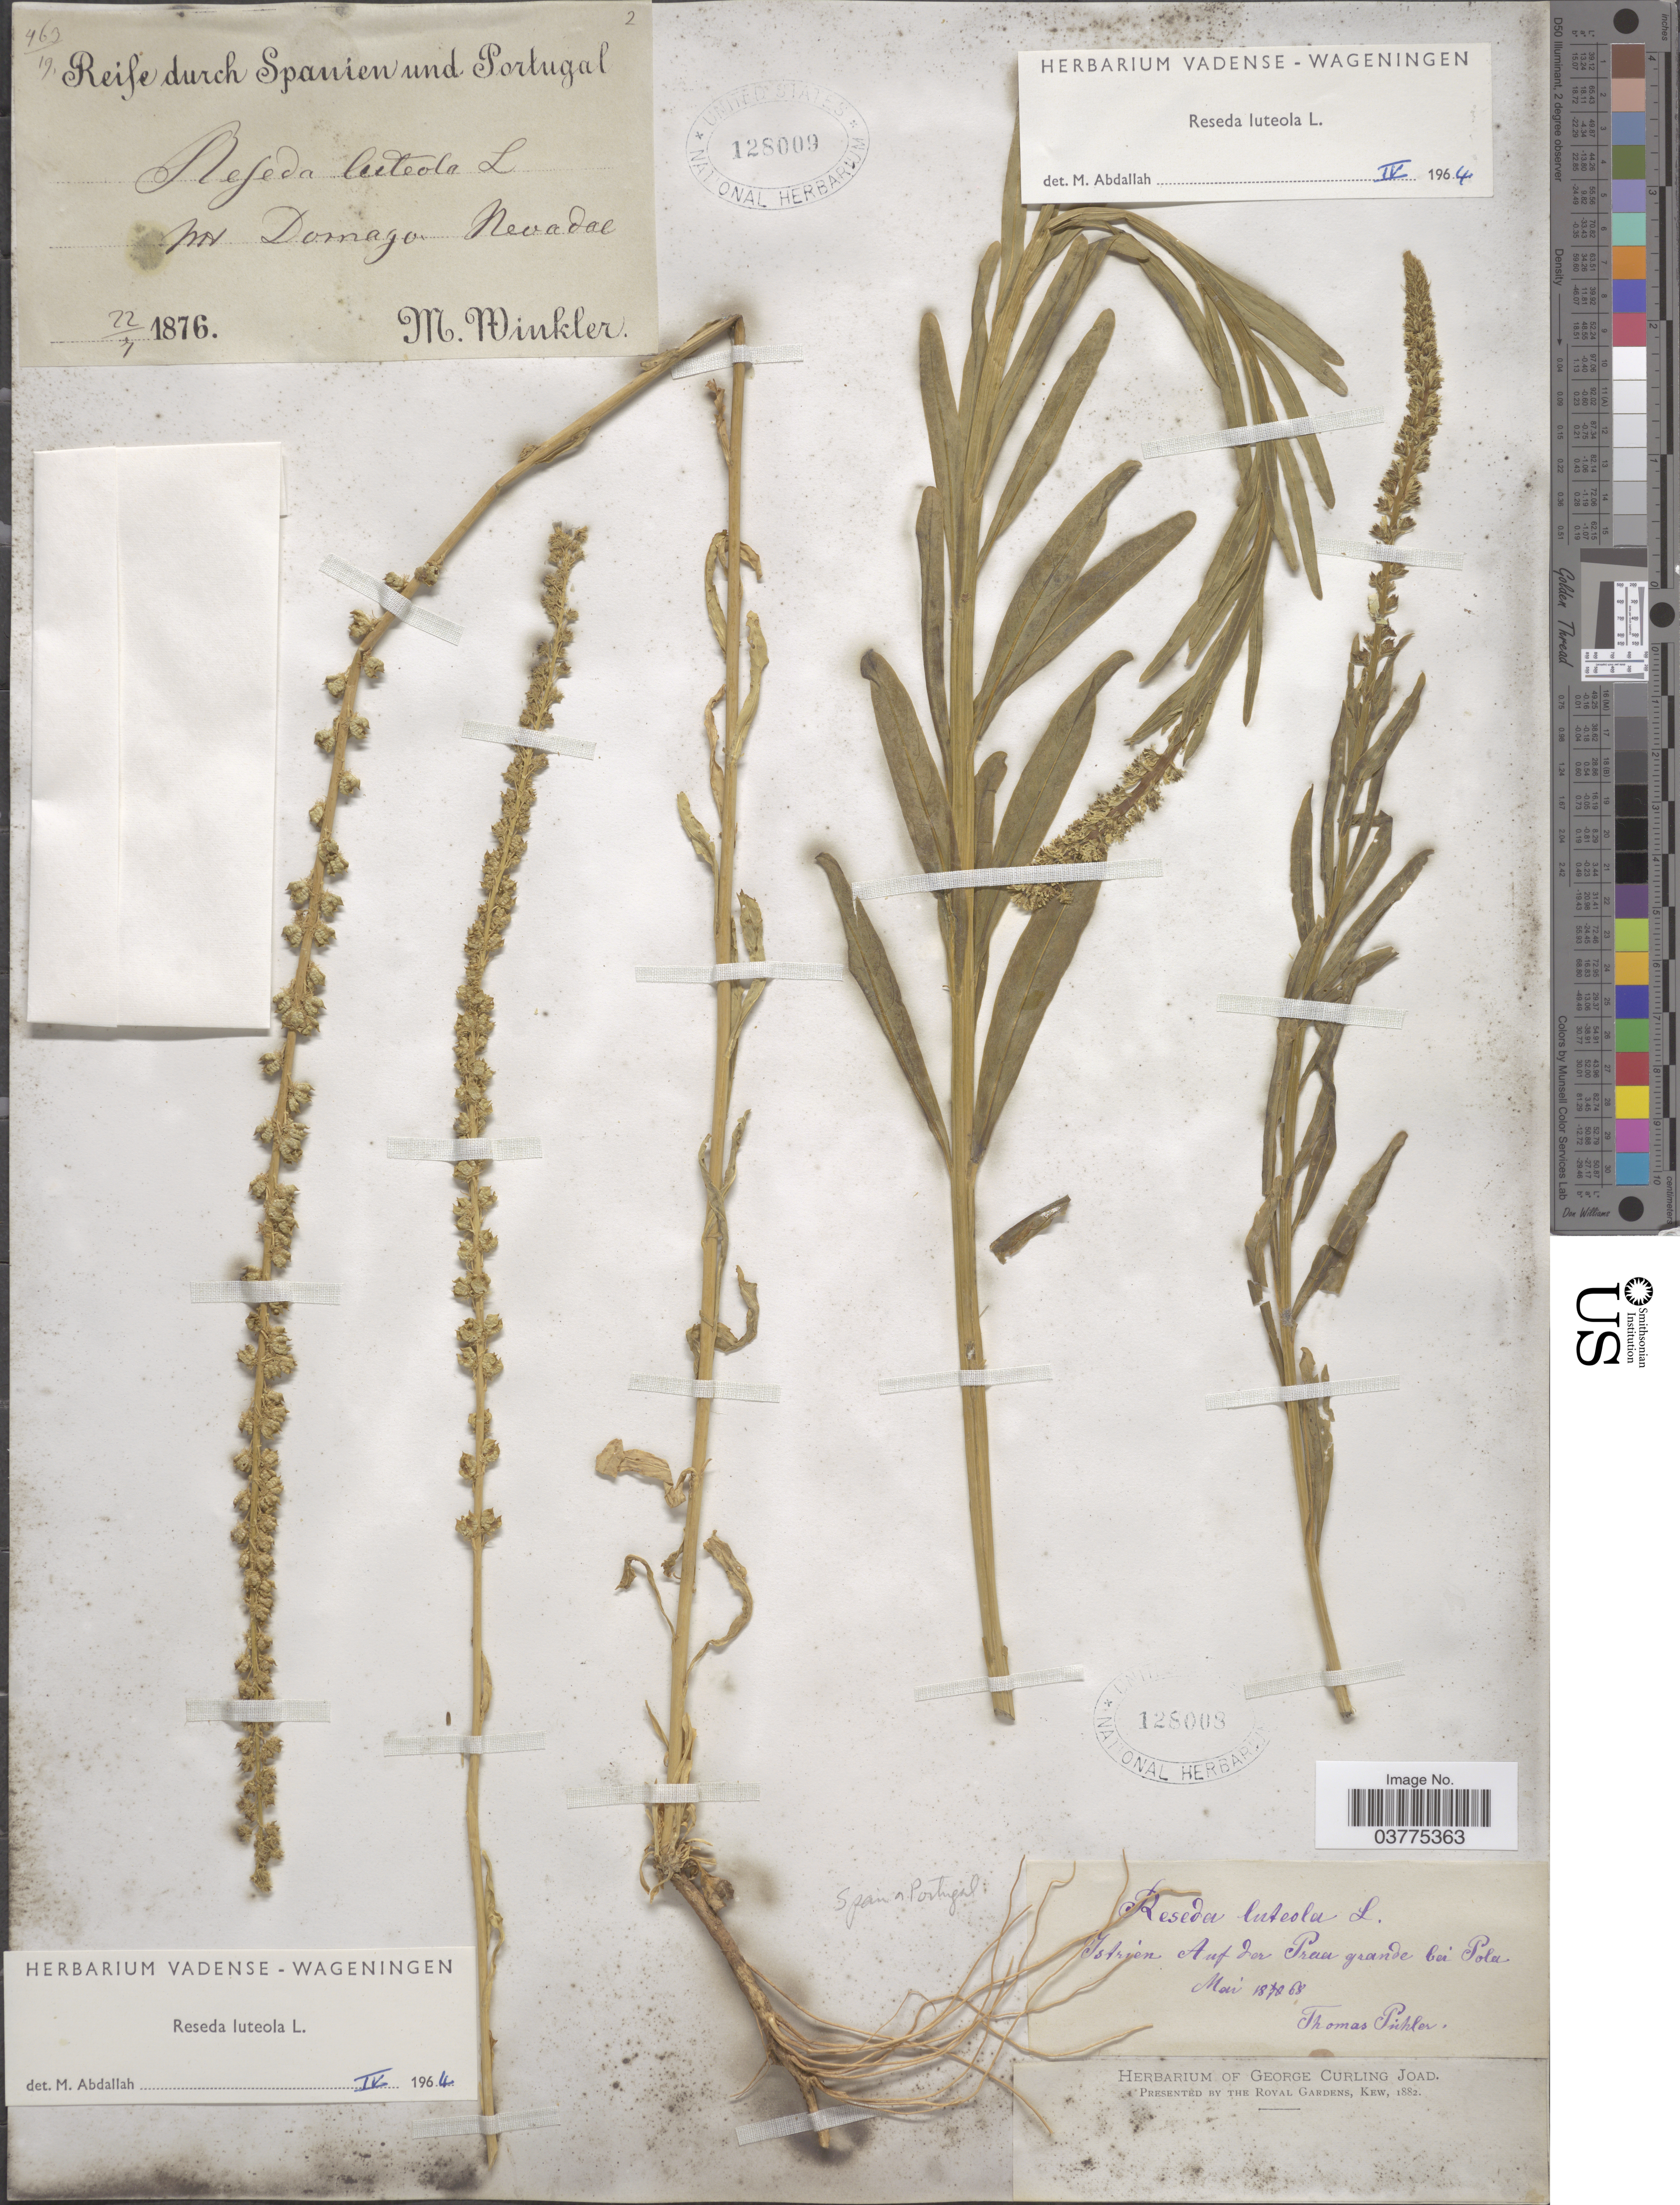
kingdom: Plantae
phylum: Tracheophyta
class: Magnoliopsida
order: Brassicales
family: Resedaceae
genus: Reseda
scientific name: Reseda luteola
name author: L.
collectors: T. Pichler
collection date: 1868-05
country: Croatia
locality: Istrien Auf der Prae* grande bei Pola. Spain or Portugal.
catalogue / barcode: US 128008-2